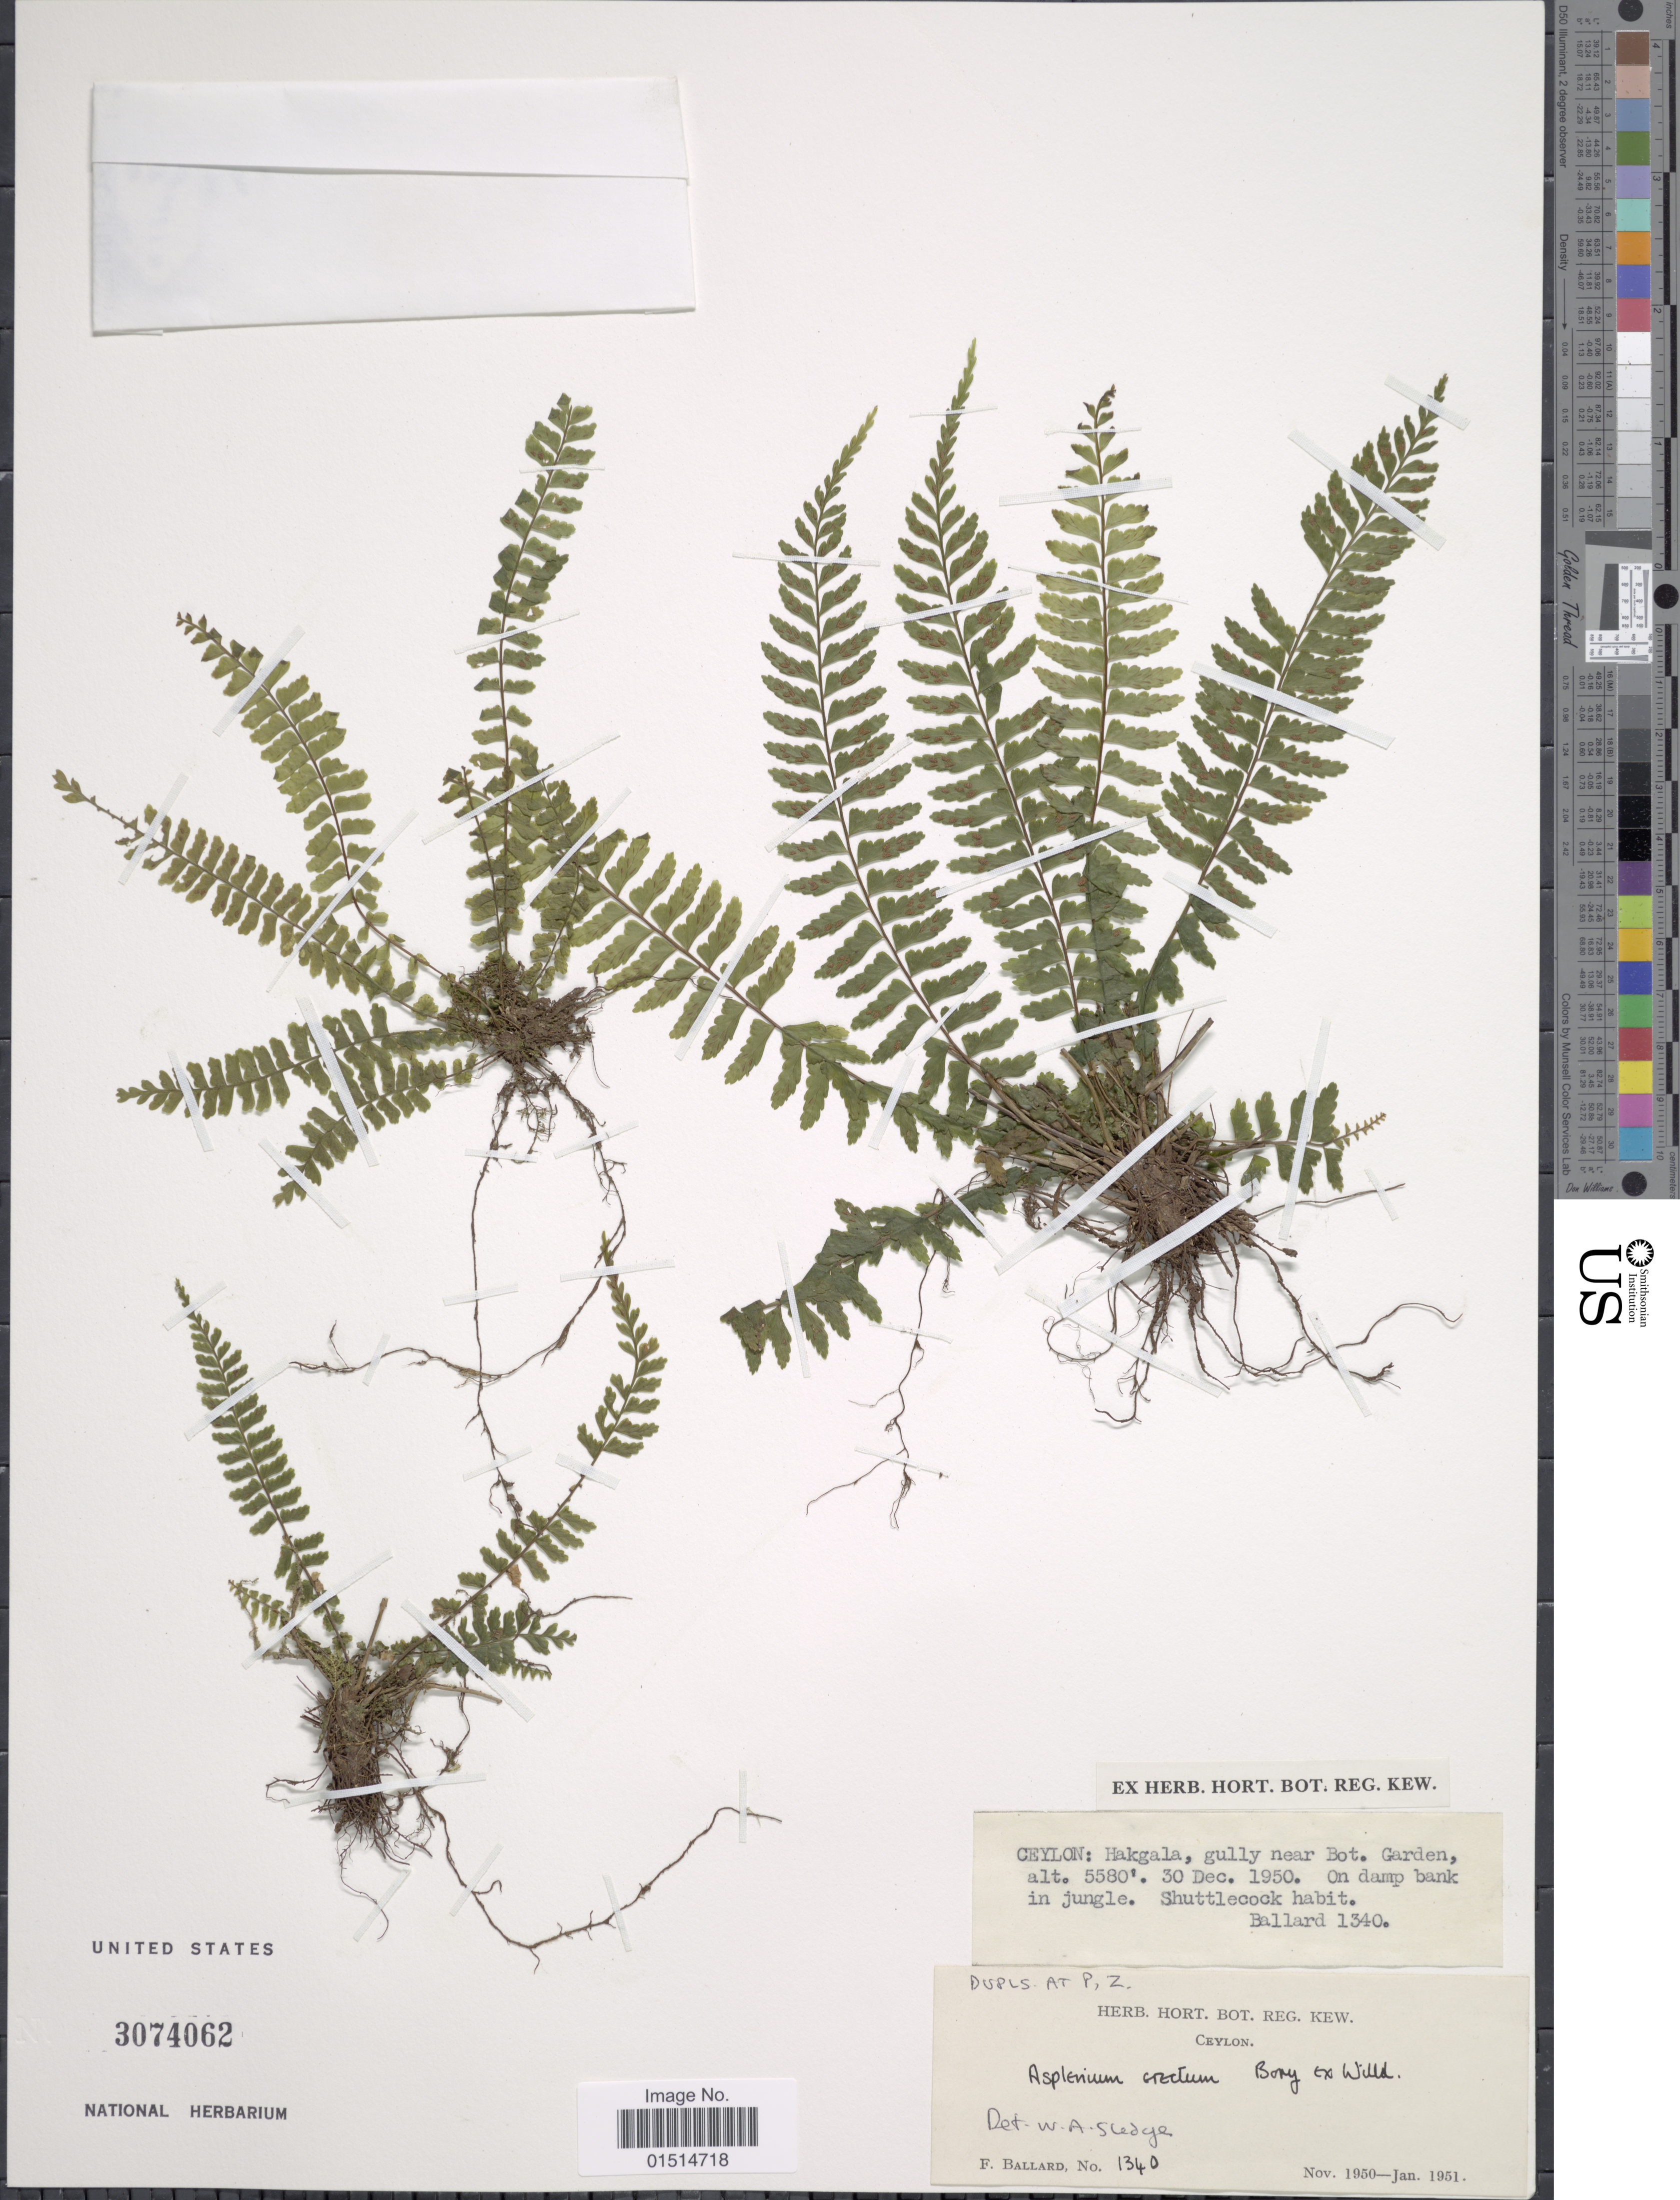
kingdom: Plantae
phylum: Tracheophyta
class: Polypodiopsida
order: Polypodiales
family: Aspleniaceae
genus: Asplenium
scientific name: Asplenium erectum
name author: Bory ex Willd.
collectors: F. Ballard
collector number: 1340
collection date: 1950-12-30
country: Sri Lanka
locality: Ceylon: Hakgala, gully near Bot. Gardenm On damp bank in jungle, Shuttlecook habit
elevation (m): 1701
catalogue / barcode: US 3074062